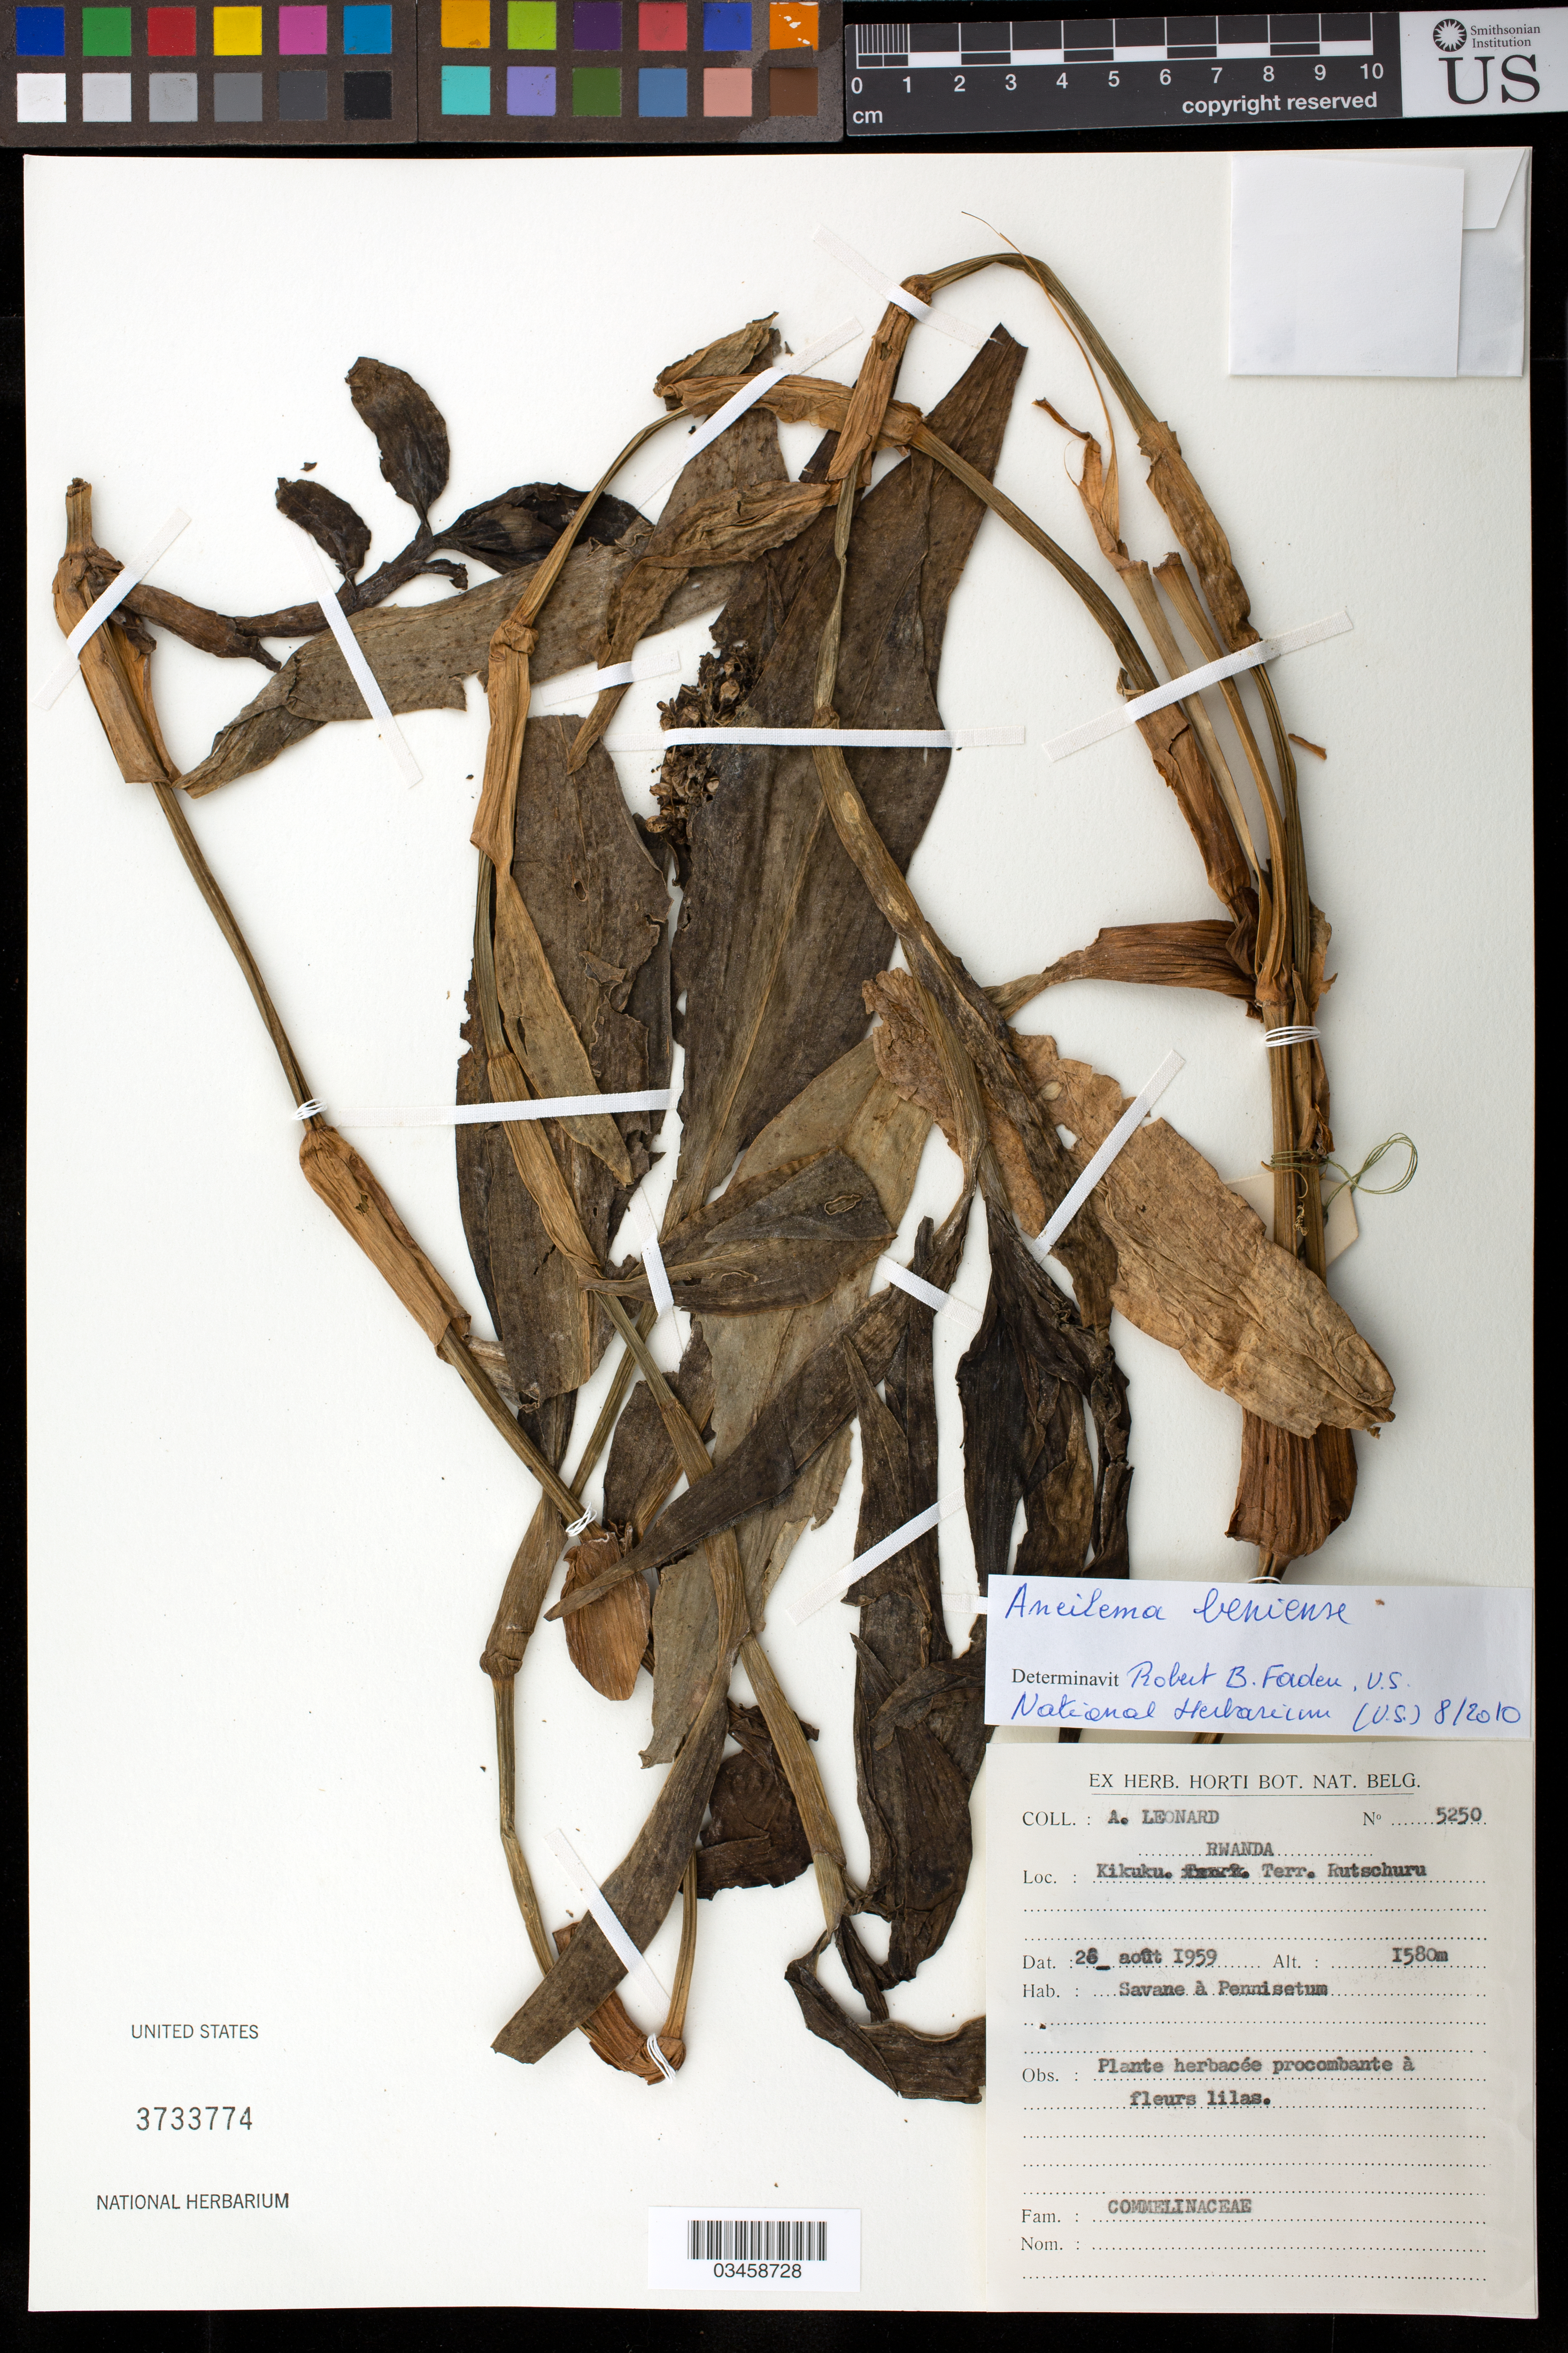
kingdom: Plantae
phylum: Tracheophyta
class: Liliopsida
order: Commelinales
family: Commelinaceae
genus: Aneilema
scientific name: Aneilema beniniense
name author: (P. Beauv.) Kunth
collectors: A. Leonard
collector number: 5250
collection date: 1959-08-28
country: Rwanda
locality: Kikuku. Terr. Rutschuru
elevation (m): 1580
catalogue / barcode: US 3733774